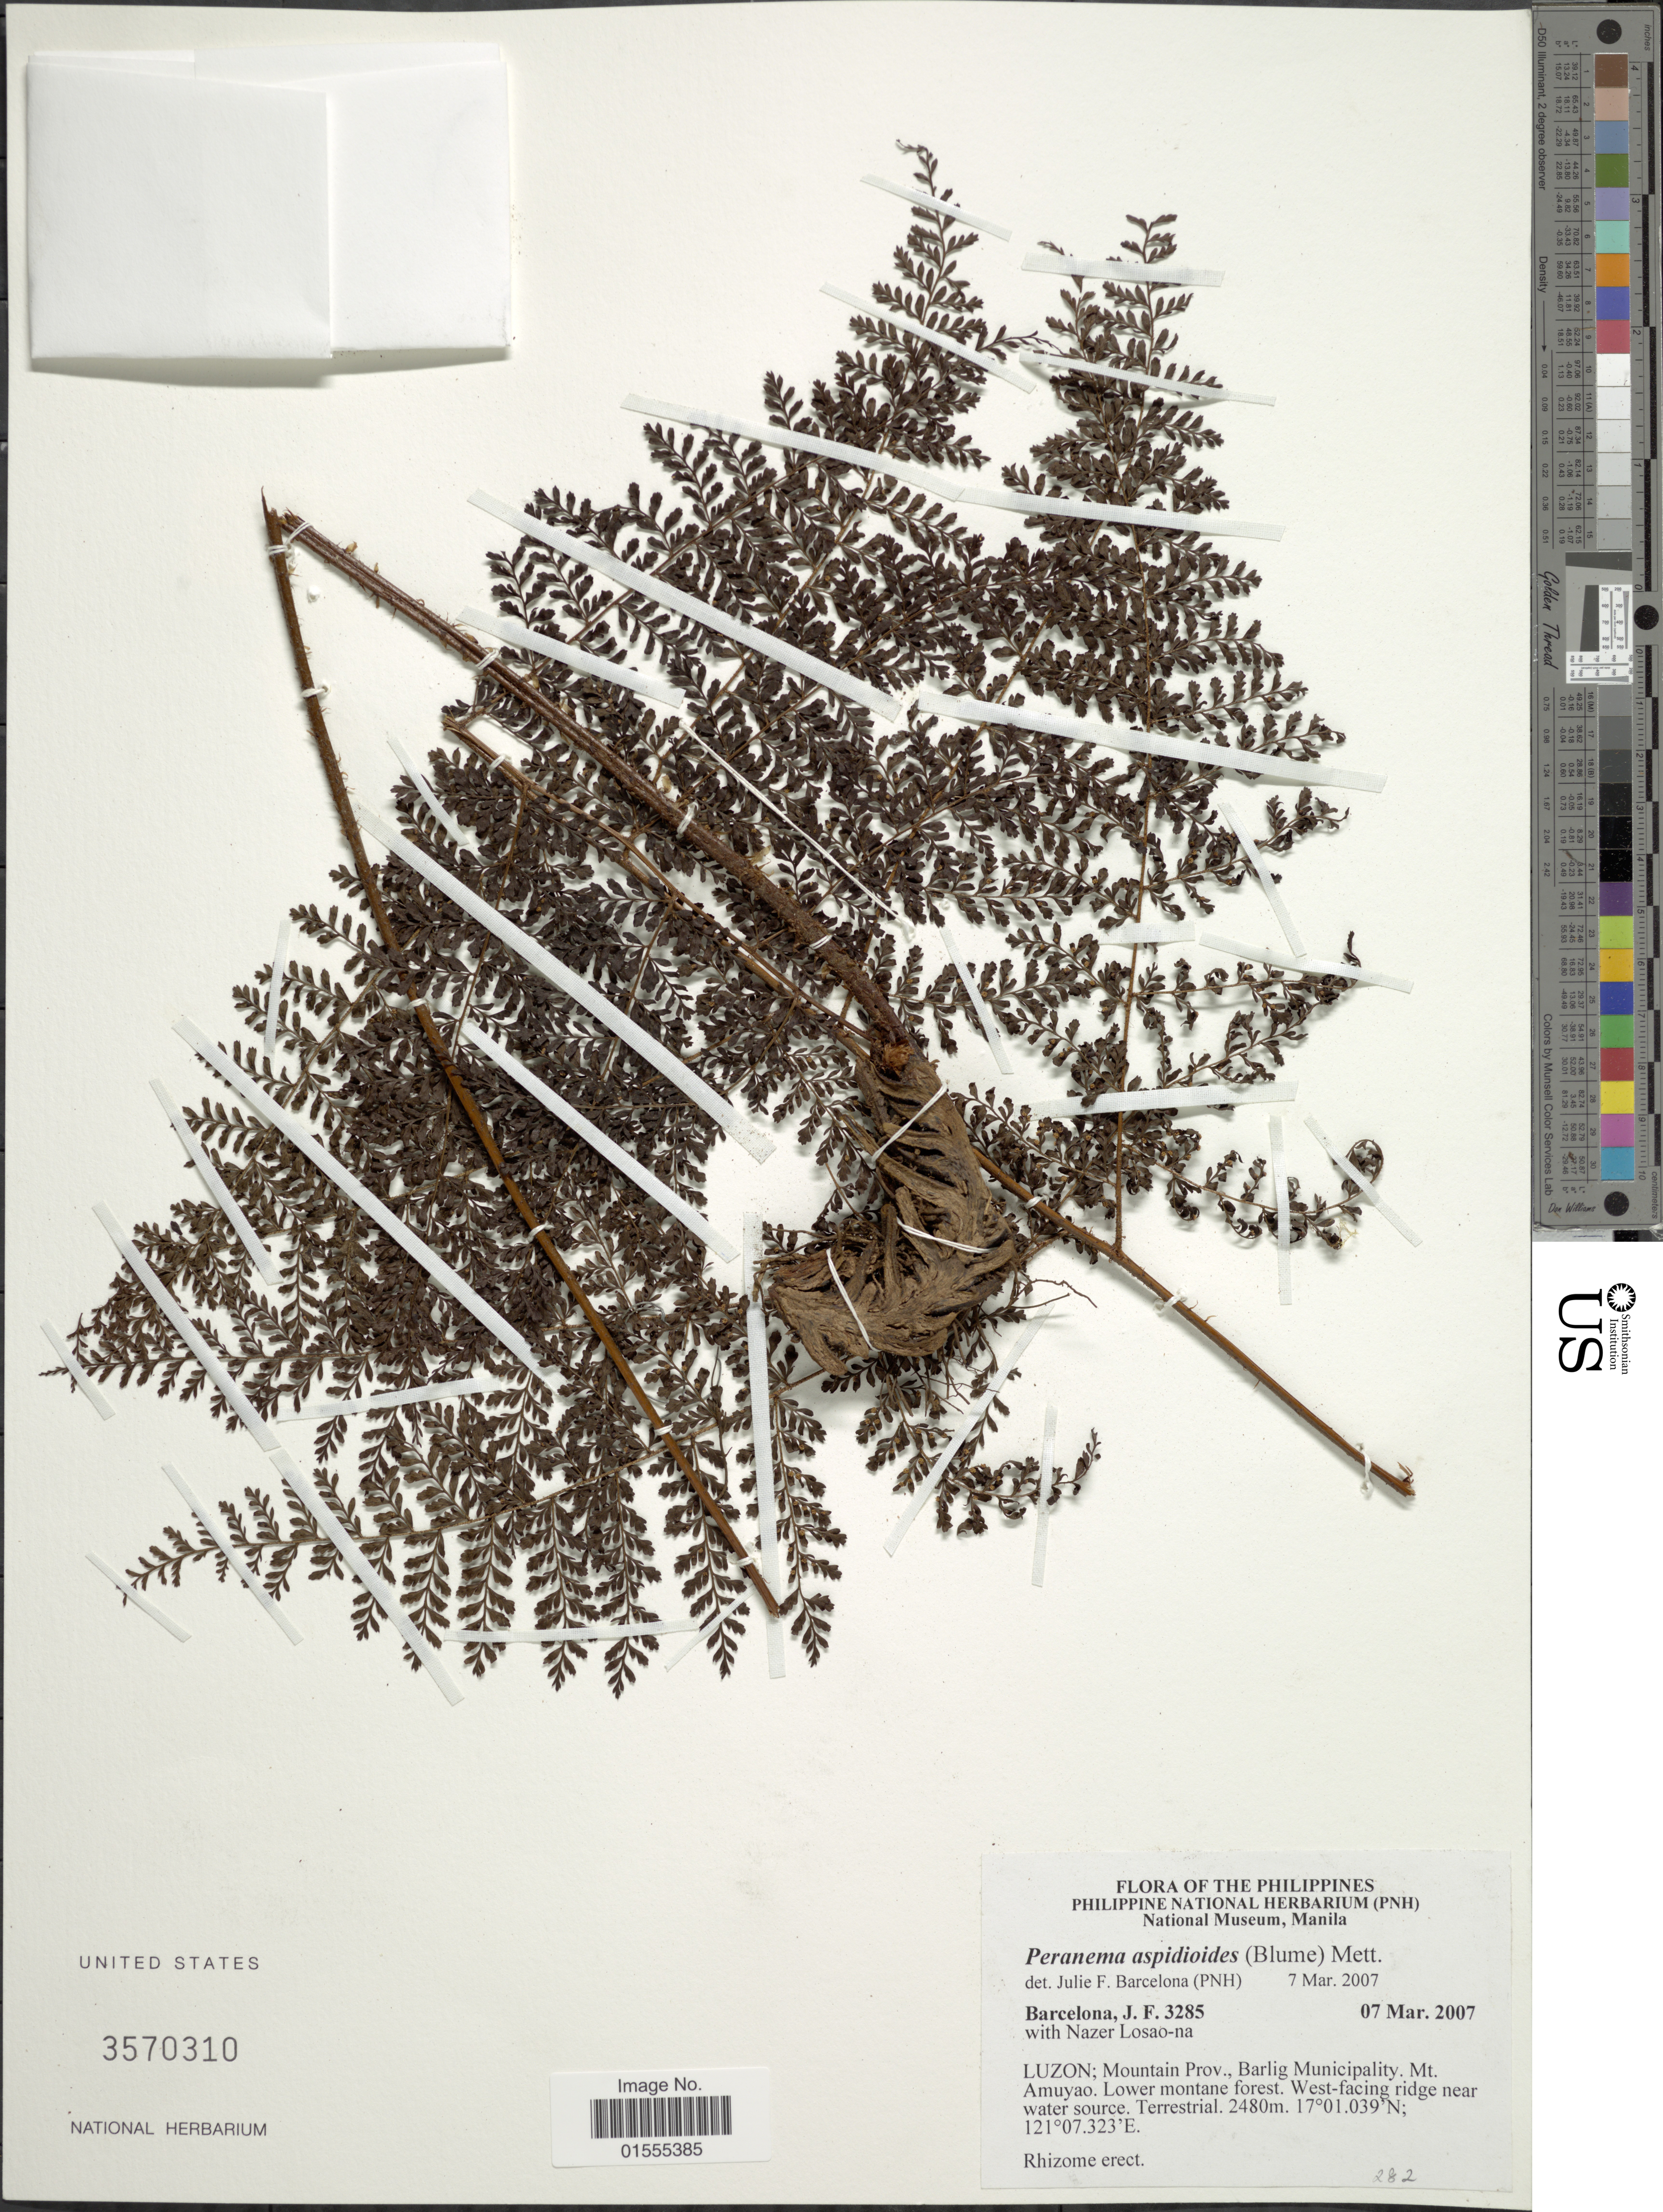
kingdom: Plantae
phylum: Tracheophyta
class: Polypodiopsida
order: Polypodiales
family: Dryopteridaceae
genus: Dryopteris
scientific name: Dryopteris pseudocaenopteris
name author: (Kunze) Li Bing Zhang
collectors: J. F. Barcelona & N. Losao-na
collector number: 3285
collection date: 2007-03-07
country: Philippines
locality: Luzon; Mountain Prov., Barlig Municipality. Mt Amauyao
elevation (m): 2480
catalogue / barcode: US 3570310